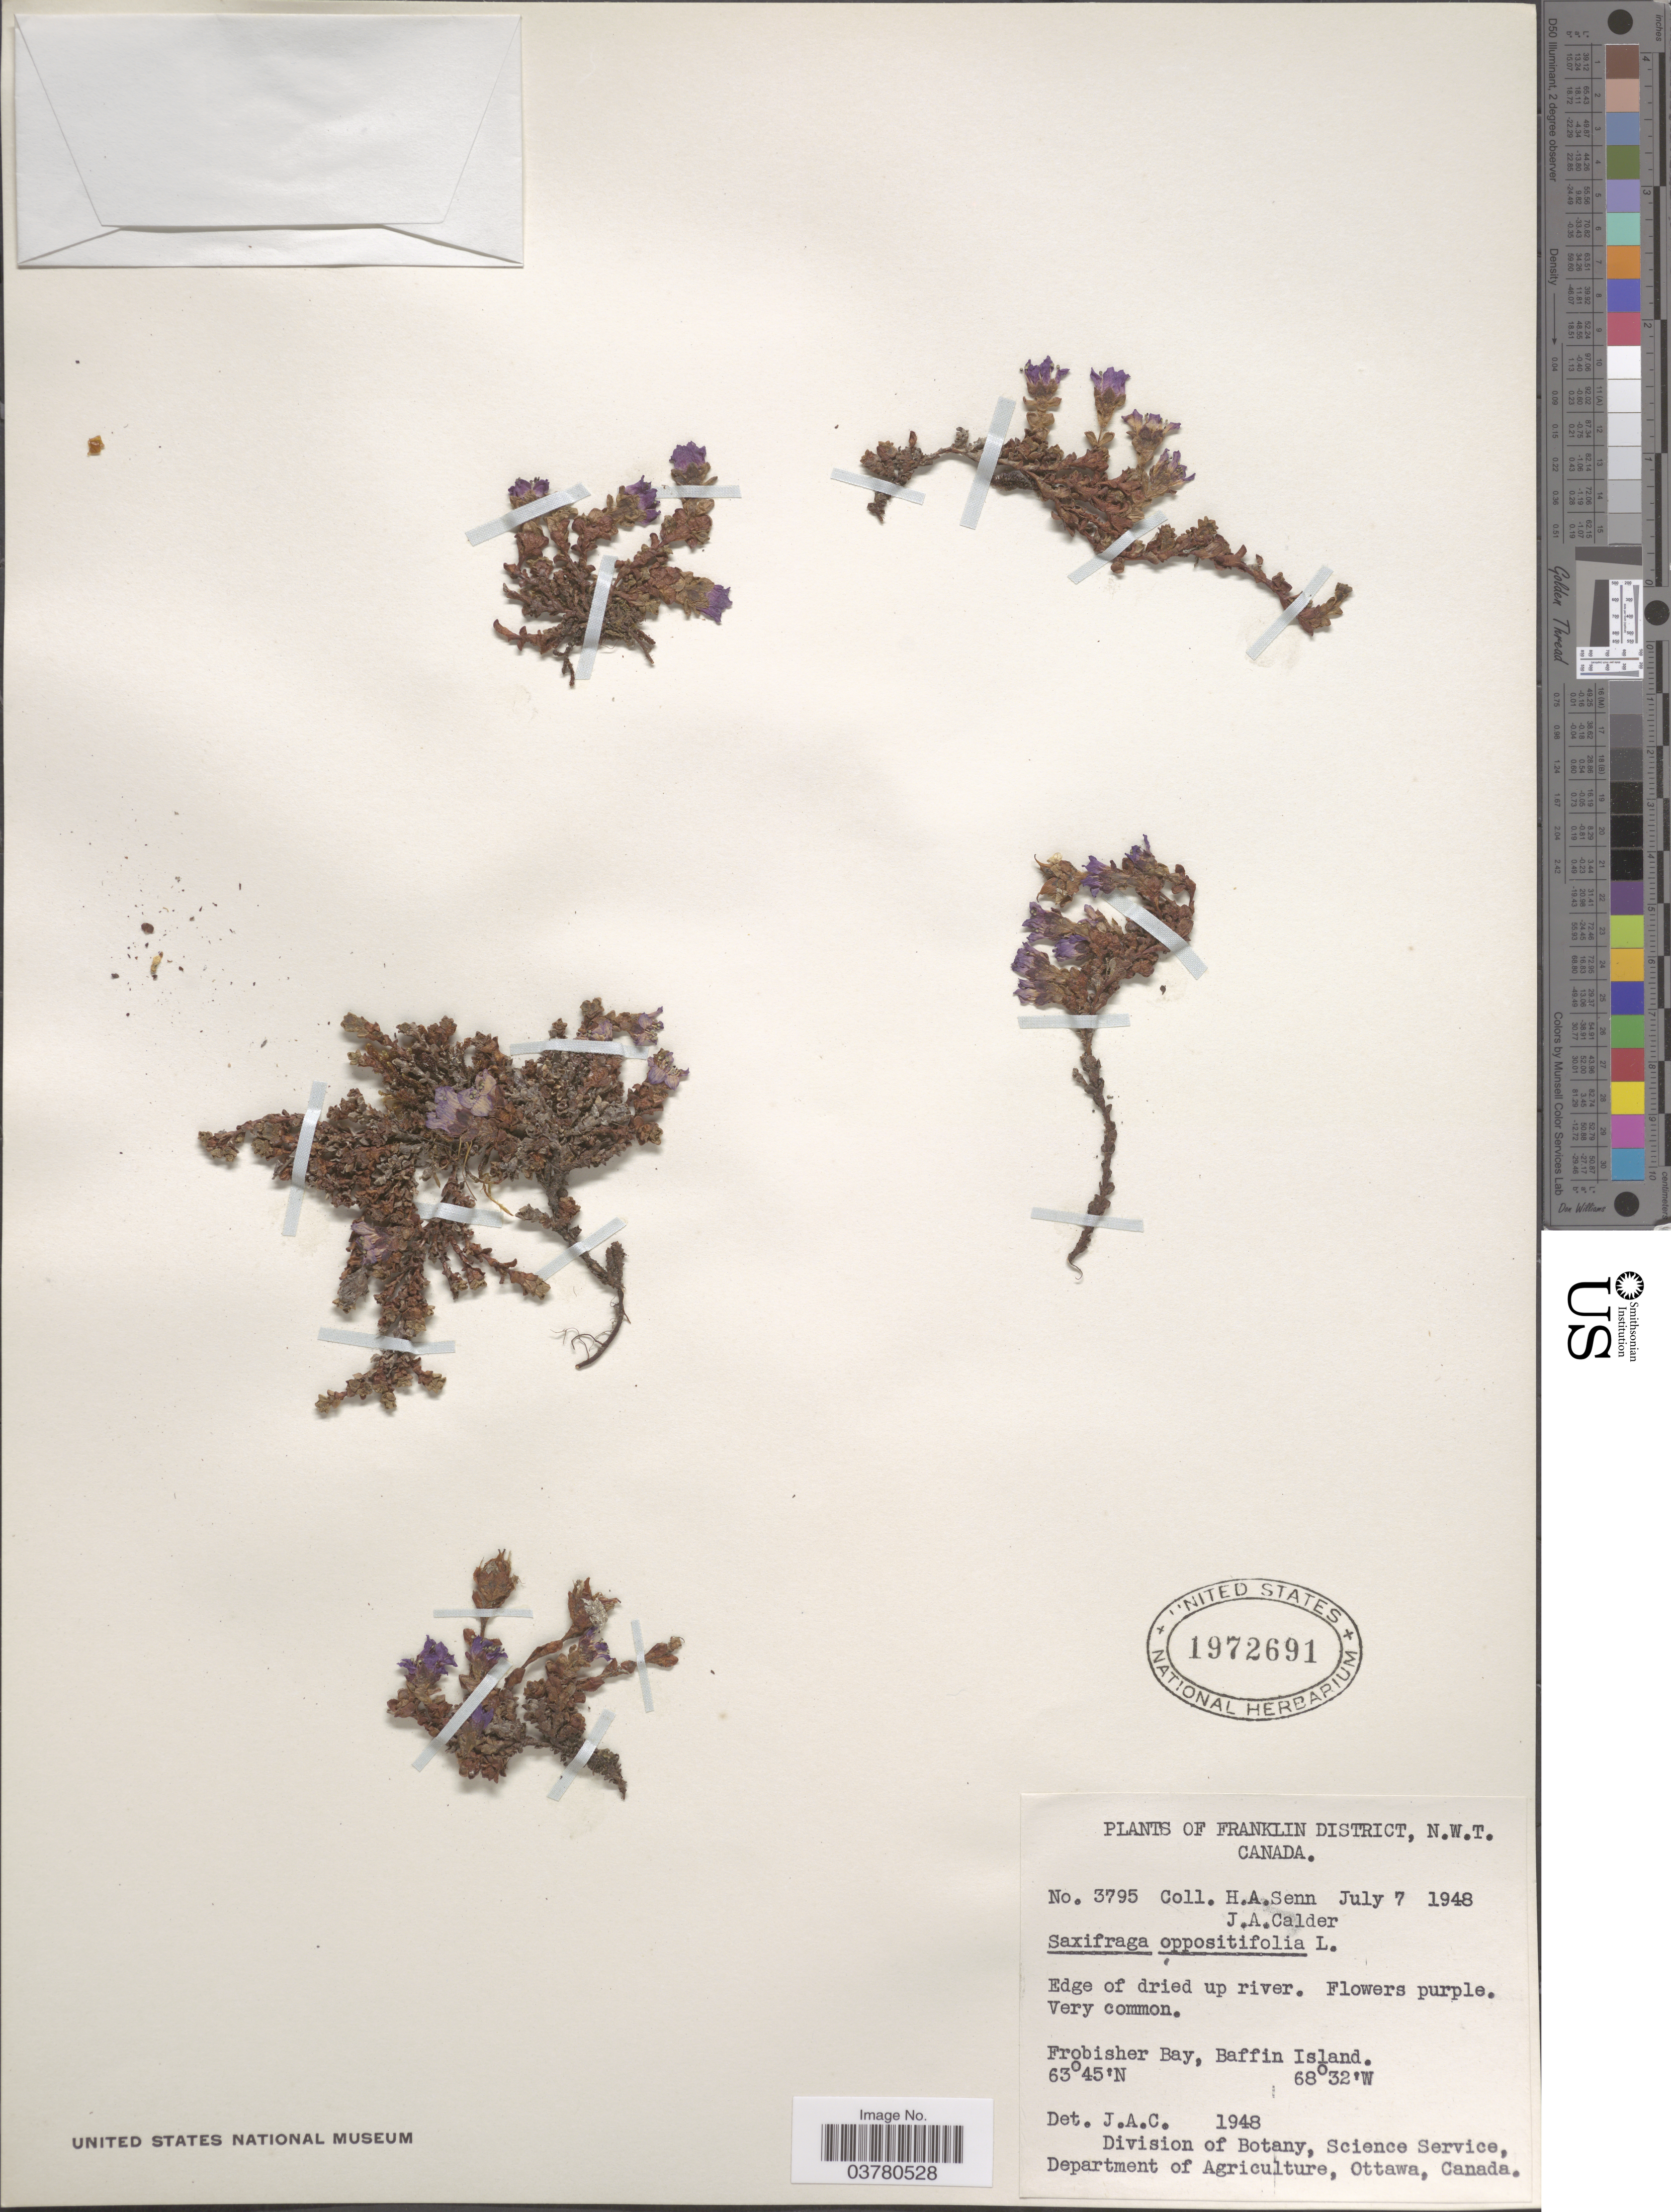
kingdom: Plantae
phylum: Tracheophyta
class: Magnoliopsida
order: Saxifragales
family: Saxifragaceae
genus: Saxifraga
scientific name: Saxifraga oppositifolia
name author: L.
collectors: H. Senn & J. A. Calder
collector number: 3795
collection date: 1948-07-07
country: Canada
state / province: Northwest Territories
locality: Franklin District. Frobisher Bay, Baffin Island.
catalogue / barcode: US 1972691